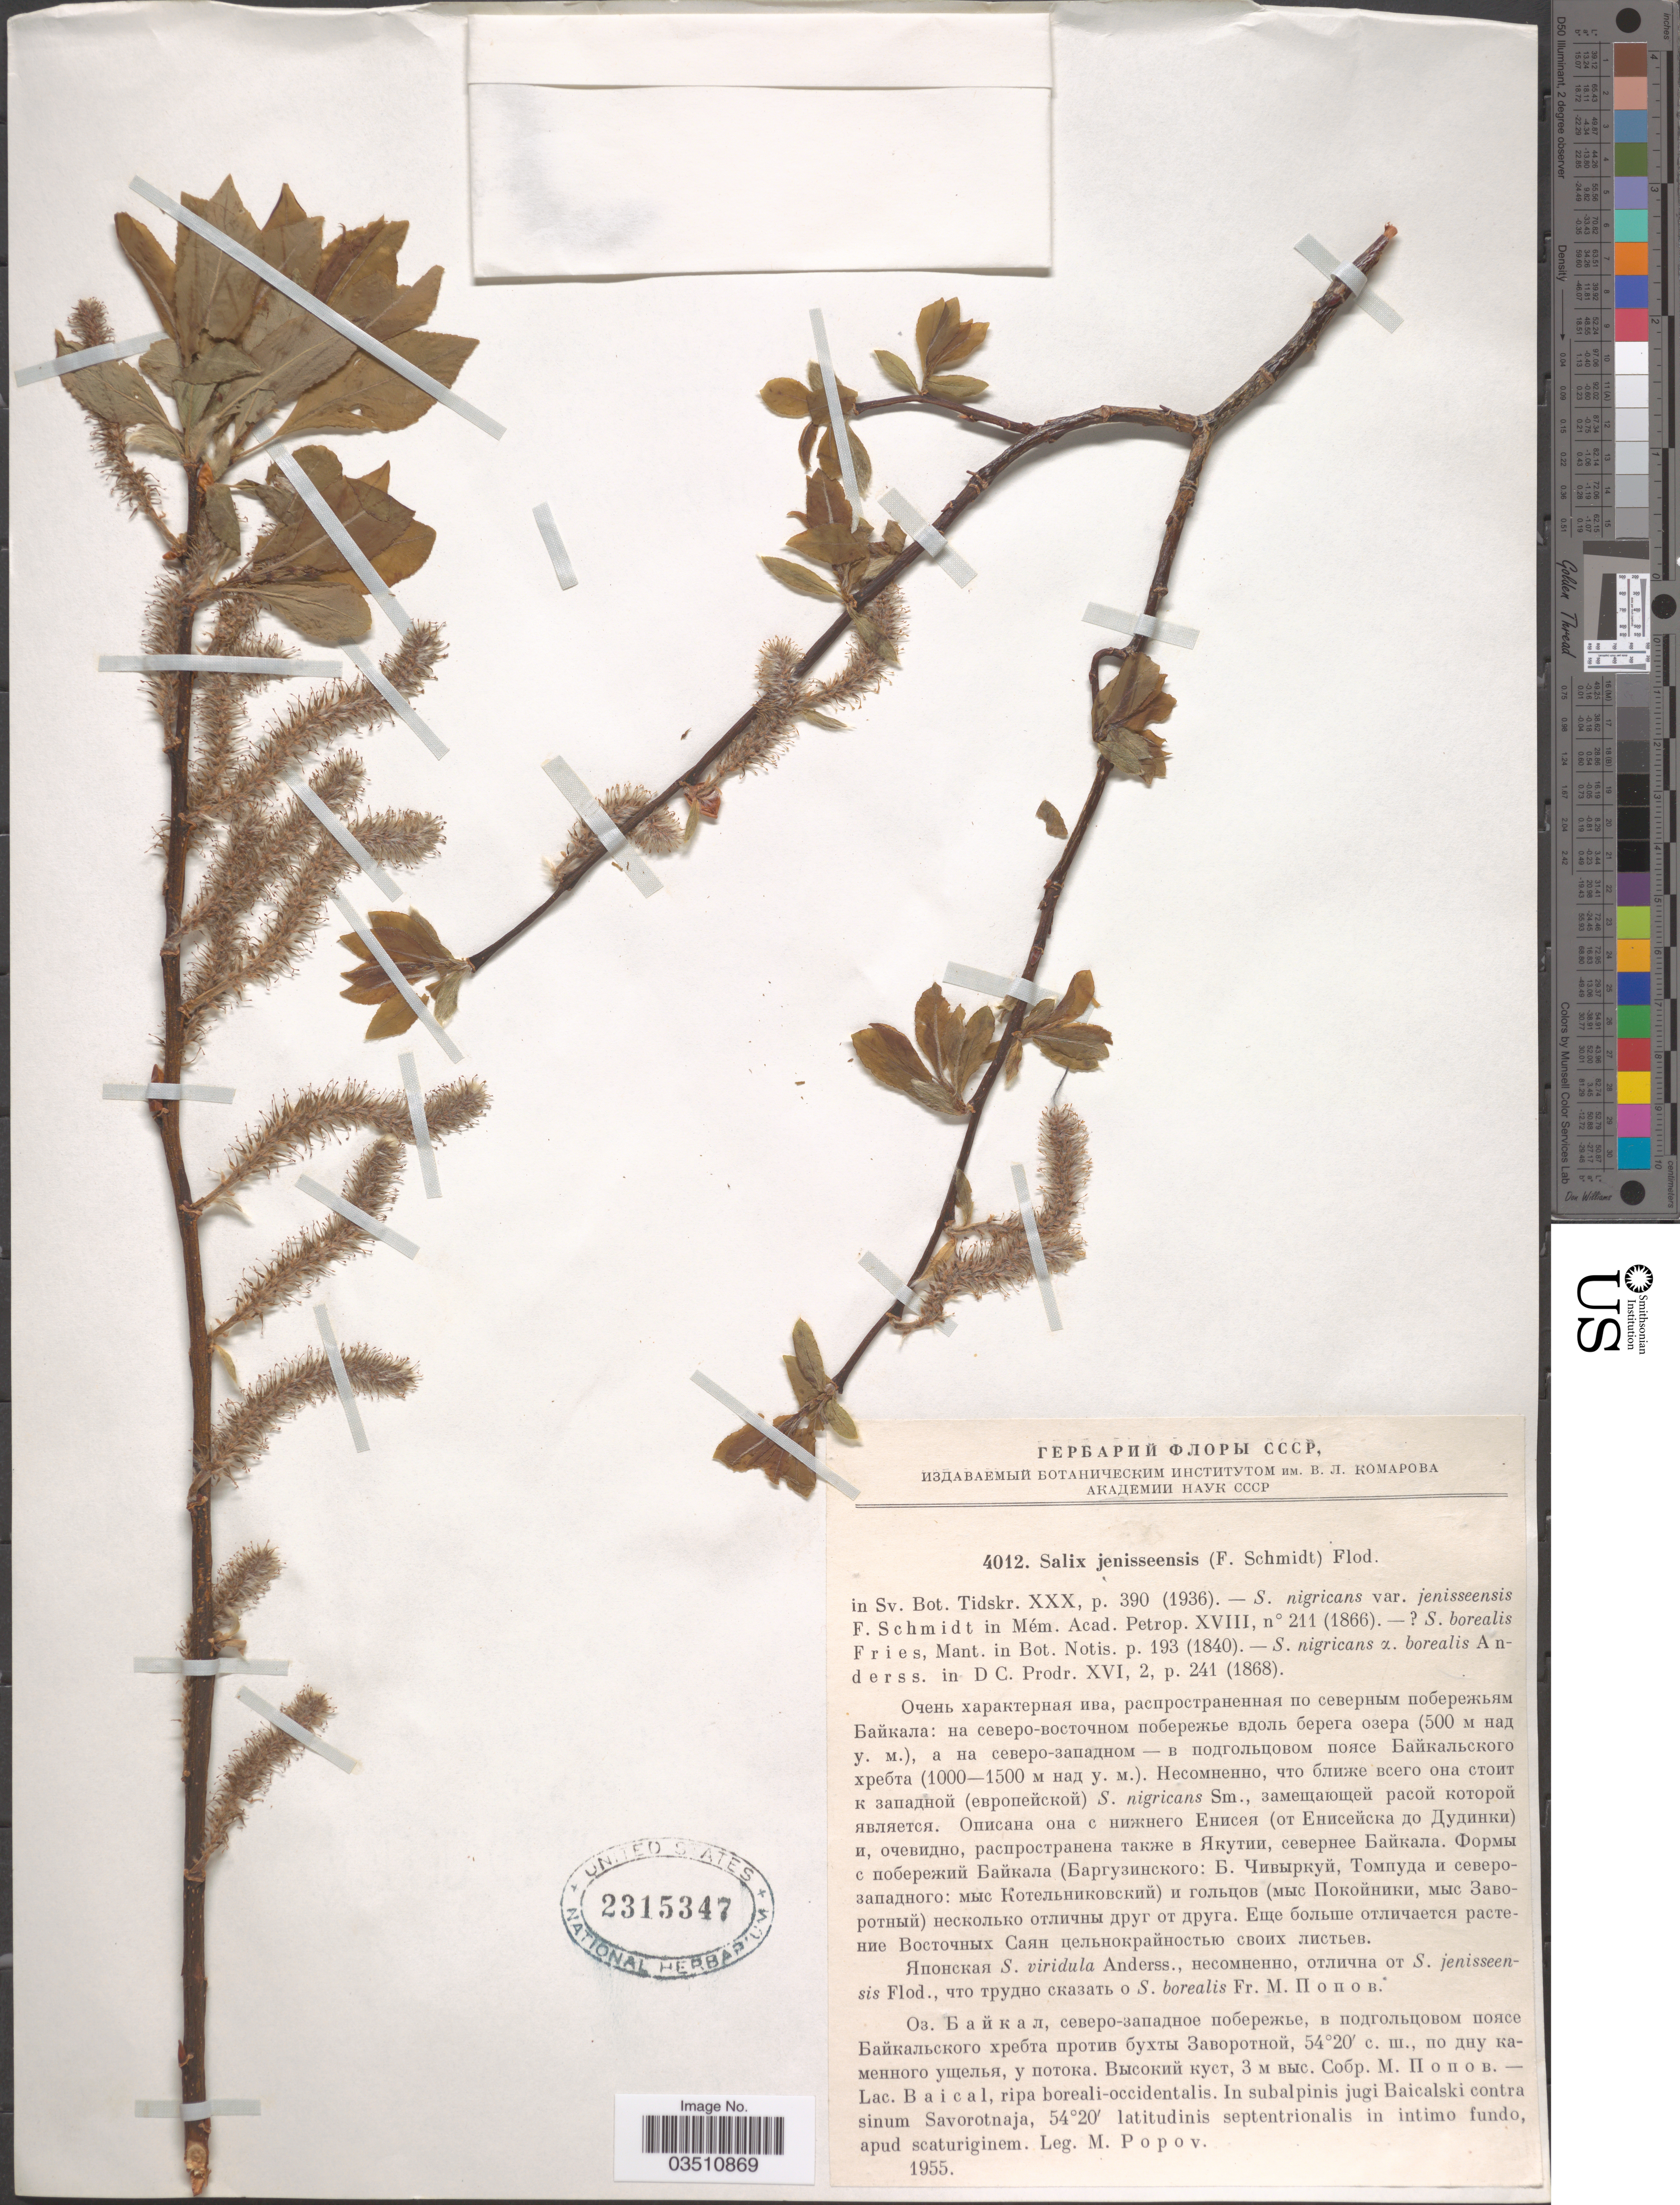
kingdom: Plantae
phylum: Tracheophyta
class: Magnoliopsida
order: Malpighiales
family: Salicaceae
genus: Salix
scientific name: Salix jenisseensis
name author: (Schmidt) Flod.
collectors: M. Popov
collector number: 4012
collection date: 1955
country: Russian Federation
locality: Lac. Baical, ripa boreali-occidentalis. In subalpinis jugi Baicalski contra sinum Savorotnaja.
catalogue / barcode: US 2315347